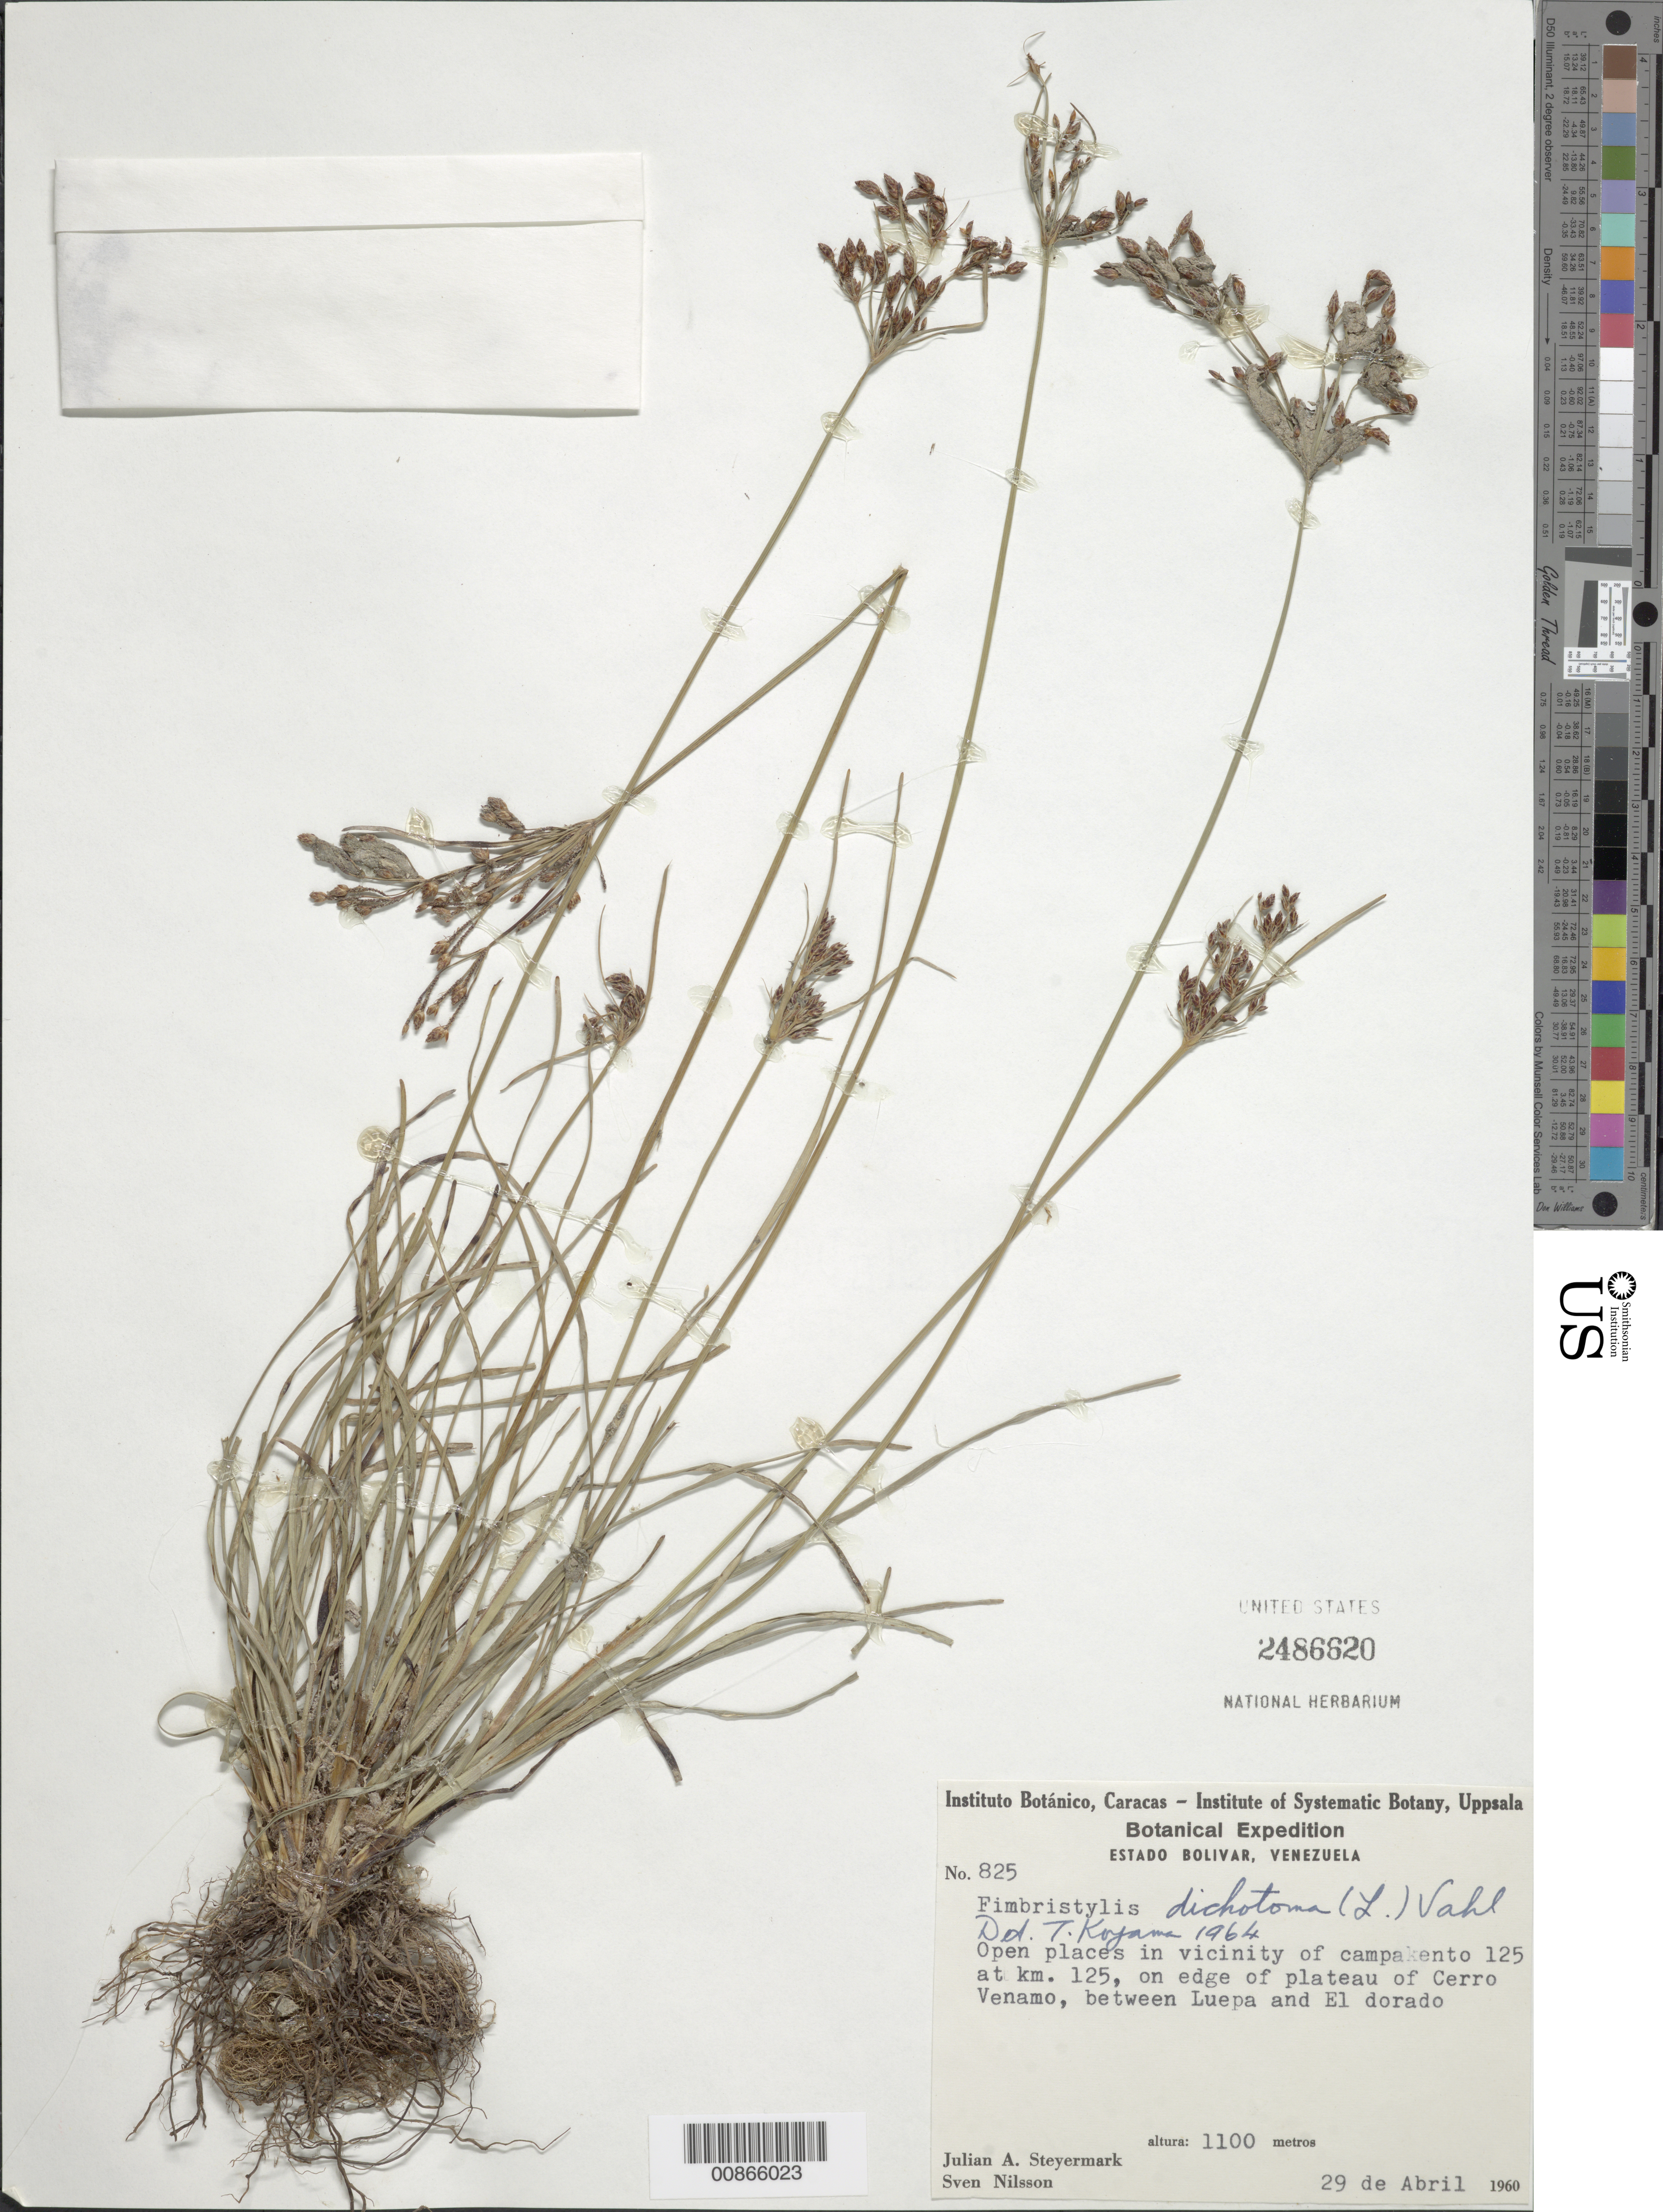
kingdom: Plantae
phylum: Tracheophyta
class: Liliopsida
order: Poales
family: Cyperaceae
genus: Fimbristylis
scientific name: Fimbristylis dichotoma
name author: (L.) Vahl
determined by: Koyama, Tetsuo M.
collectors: J. Steyermark & S. Nilsson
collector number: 60 825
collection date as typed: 29-Apr-60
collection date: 1960-04-29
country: Venezuela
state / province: Bolívar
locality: Cerro Venamo, between Luepa and El Dorado, vicinity of campamento 125 at km 125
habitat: Open places on vicinity of camp; on edge of plateau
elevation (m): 1100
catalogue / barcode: US 2486620